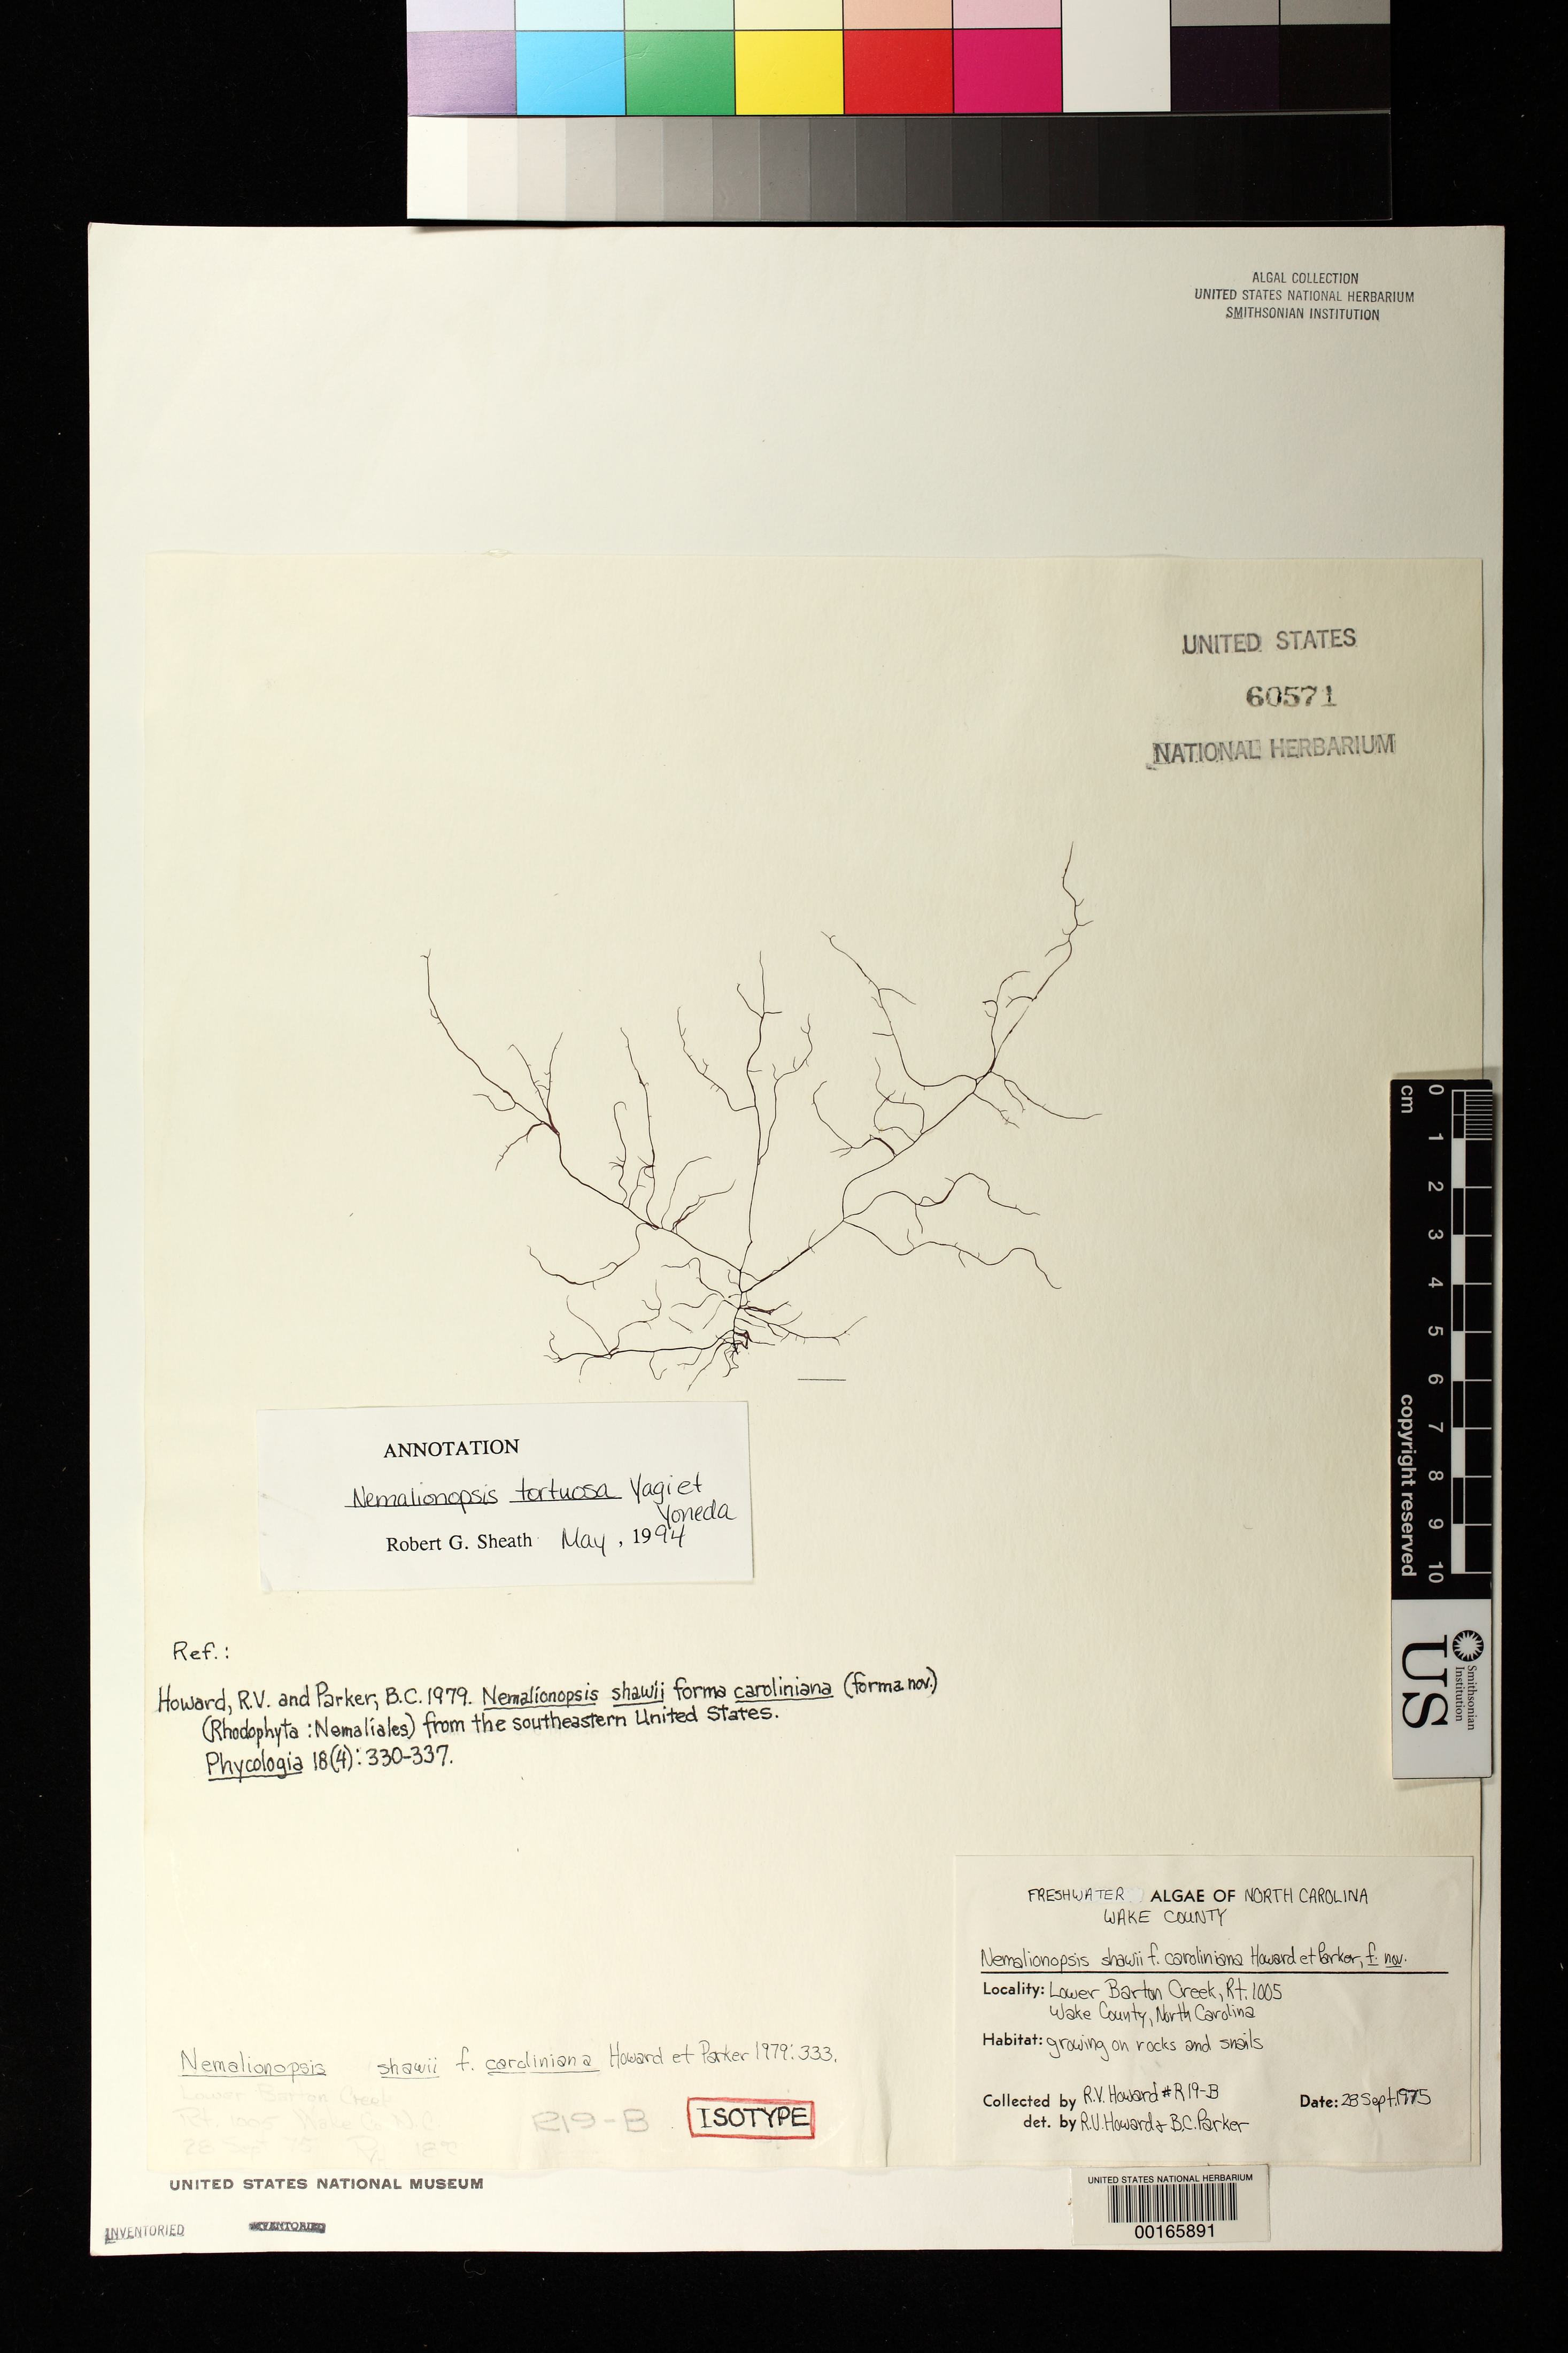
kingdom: Plantae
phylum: Rhodophyta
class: Florideophyceae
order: Thoreales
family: Thoreaceae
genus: Nemalionopsis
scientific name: Nemalionopsis shawii f. caroliniana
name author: R.V. Howard & B.C. Parker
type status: Isotype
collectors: R. Howard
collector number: R19-B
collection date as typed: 28 Sep 1975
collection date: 1975-09-28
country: United States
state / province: North Carolina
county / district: Wake County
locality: Lower Barton Creek, Route 1005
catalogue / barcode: US 60571